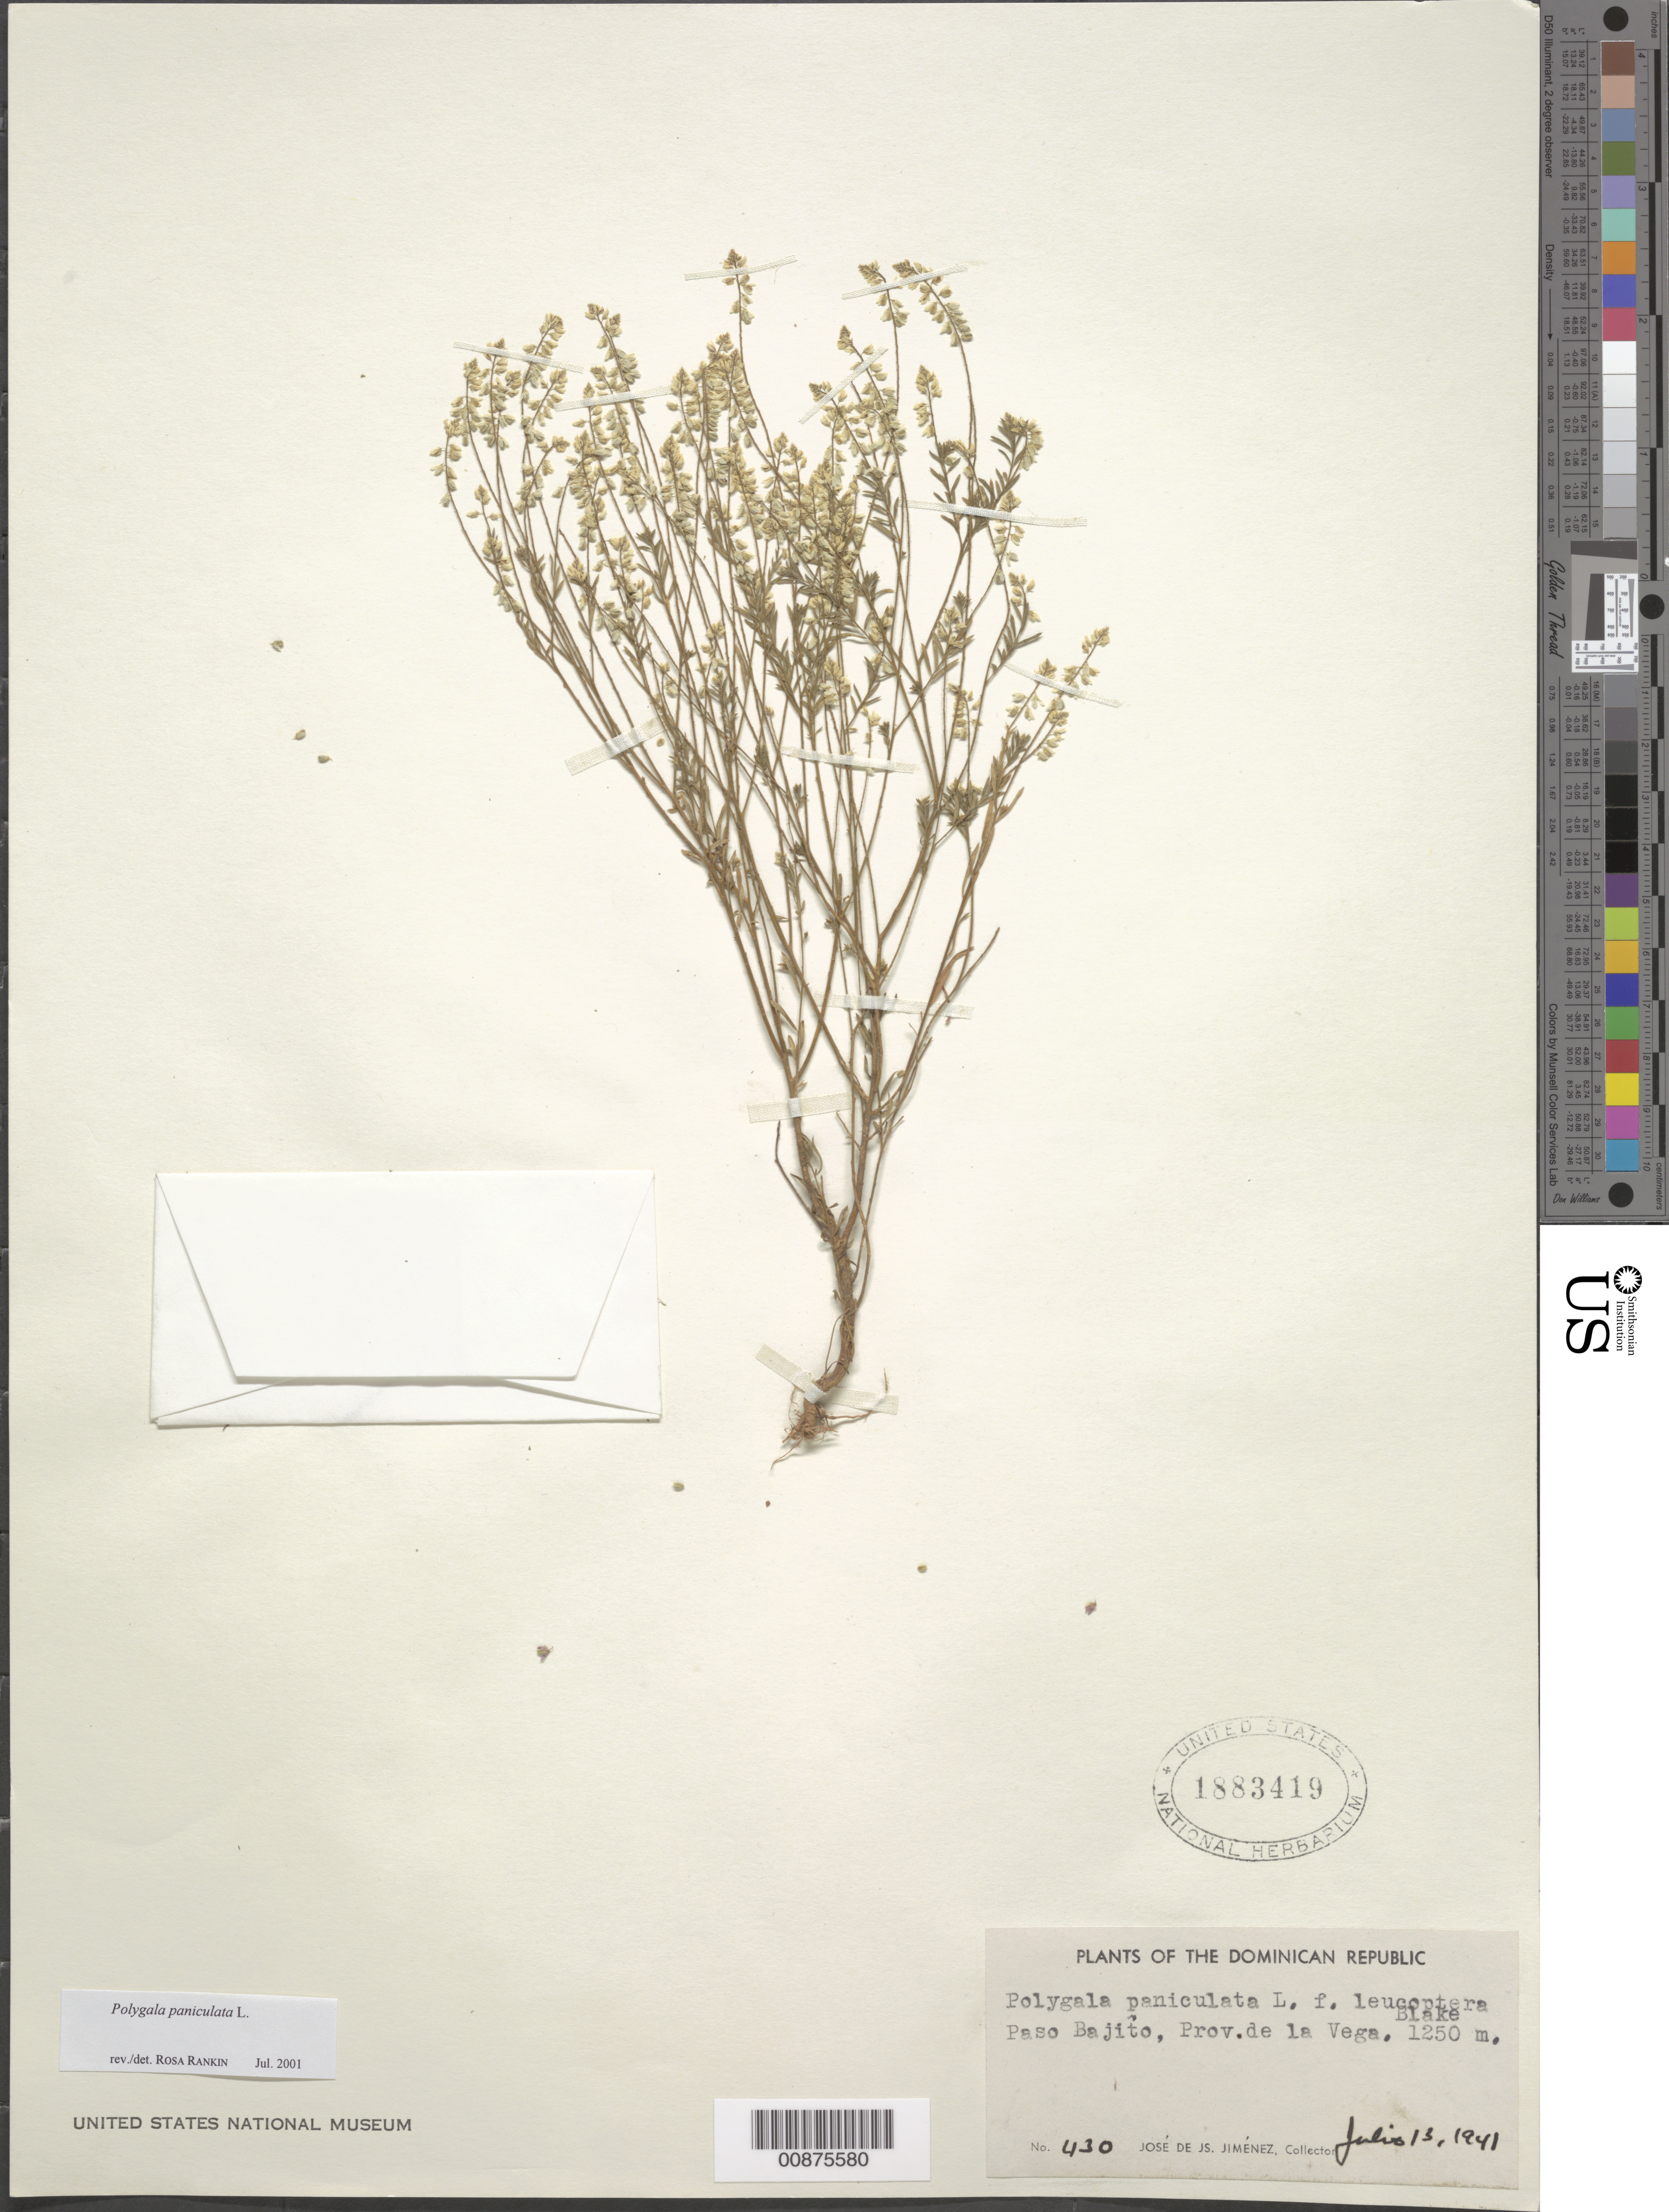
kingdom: Plantae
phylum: Tracheophyta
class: Magnoliopsida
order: Fabales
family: Polygalaceae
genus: Polygala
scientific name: Polygala paniculata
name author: L.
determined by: Rankin Rodriguez, Rosa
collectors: J. J. Jiménez Almonte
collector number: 430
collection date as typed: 13 Jul 1941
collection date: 1941-07-13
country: Dominican Republic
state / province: La Vega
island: Hispaniola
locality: Paso Bajito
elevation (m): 1250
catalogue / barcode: US 1883419